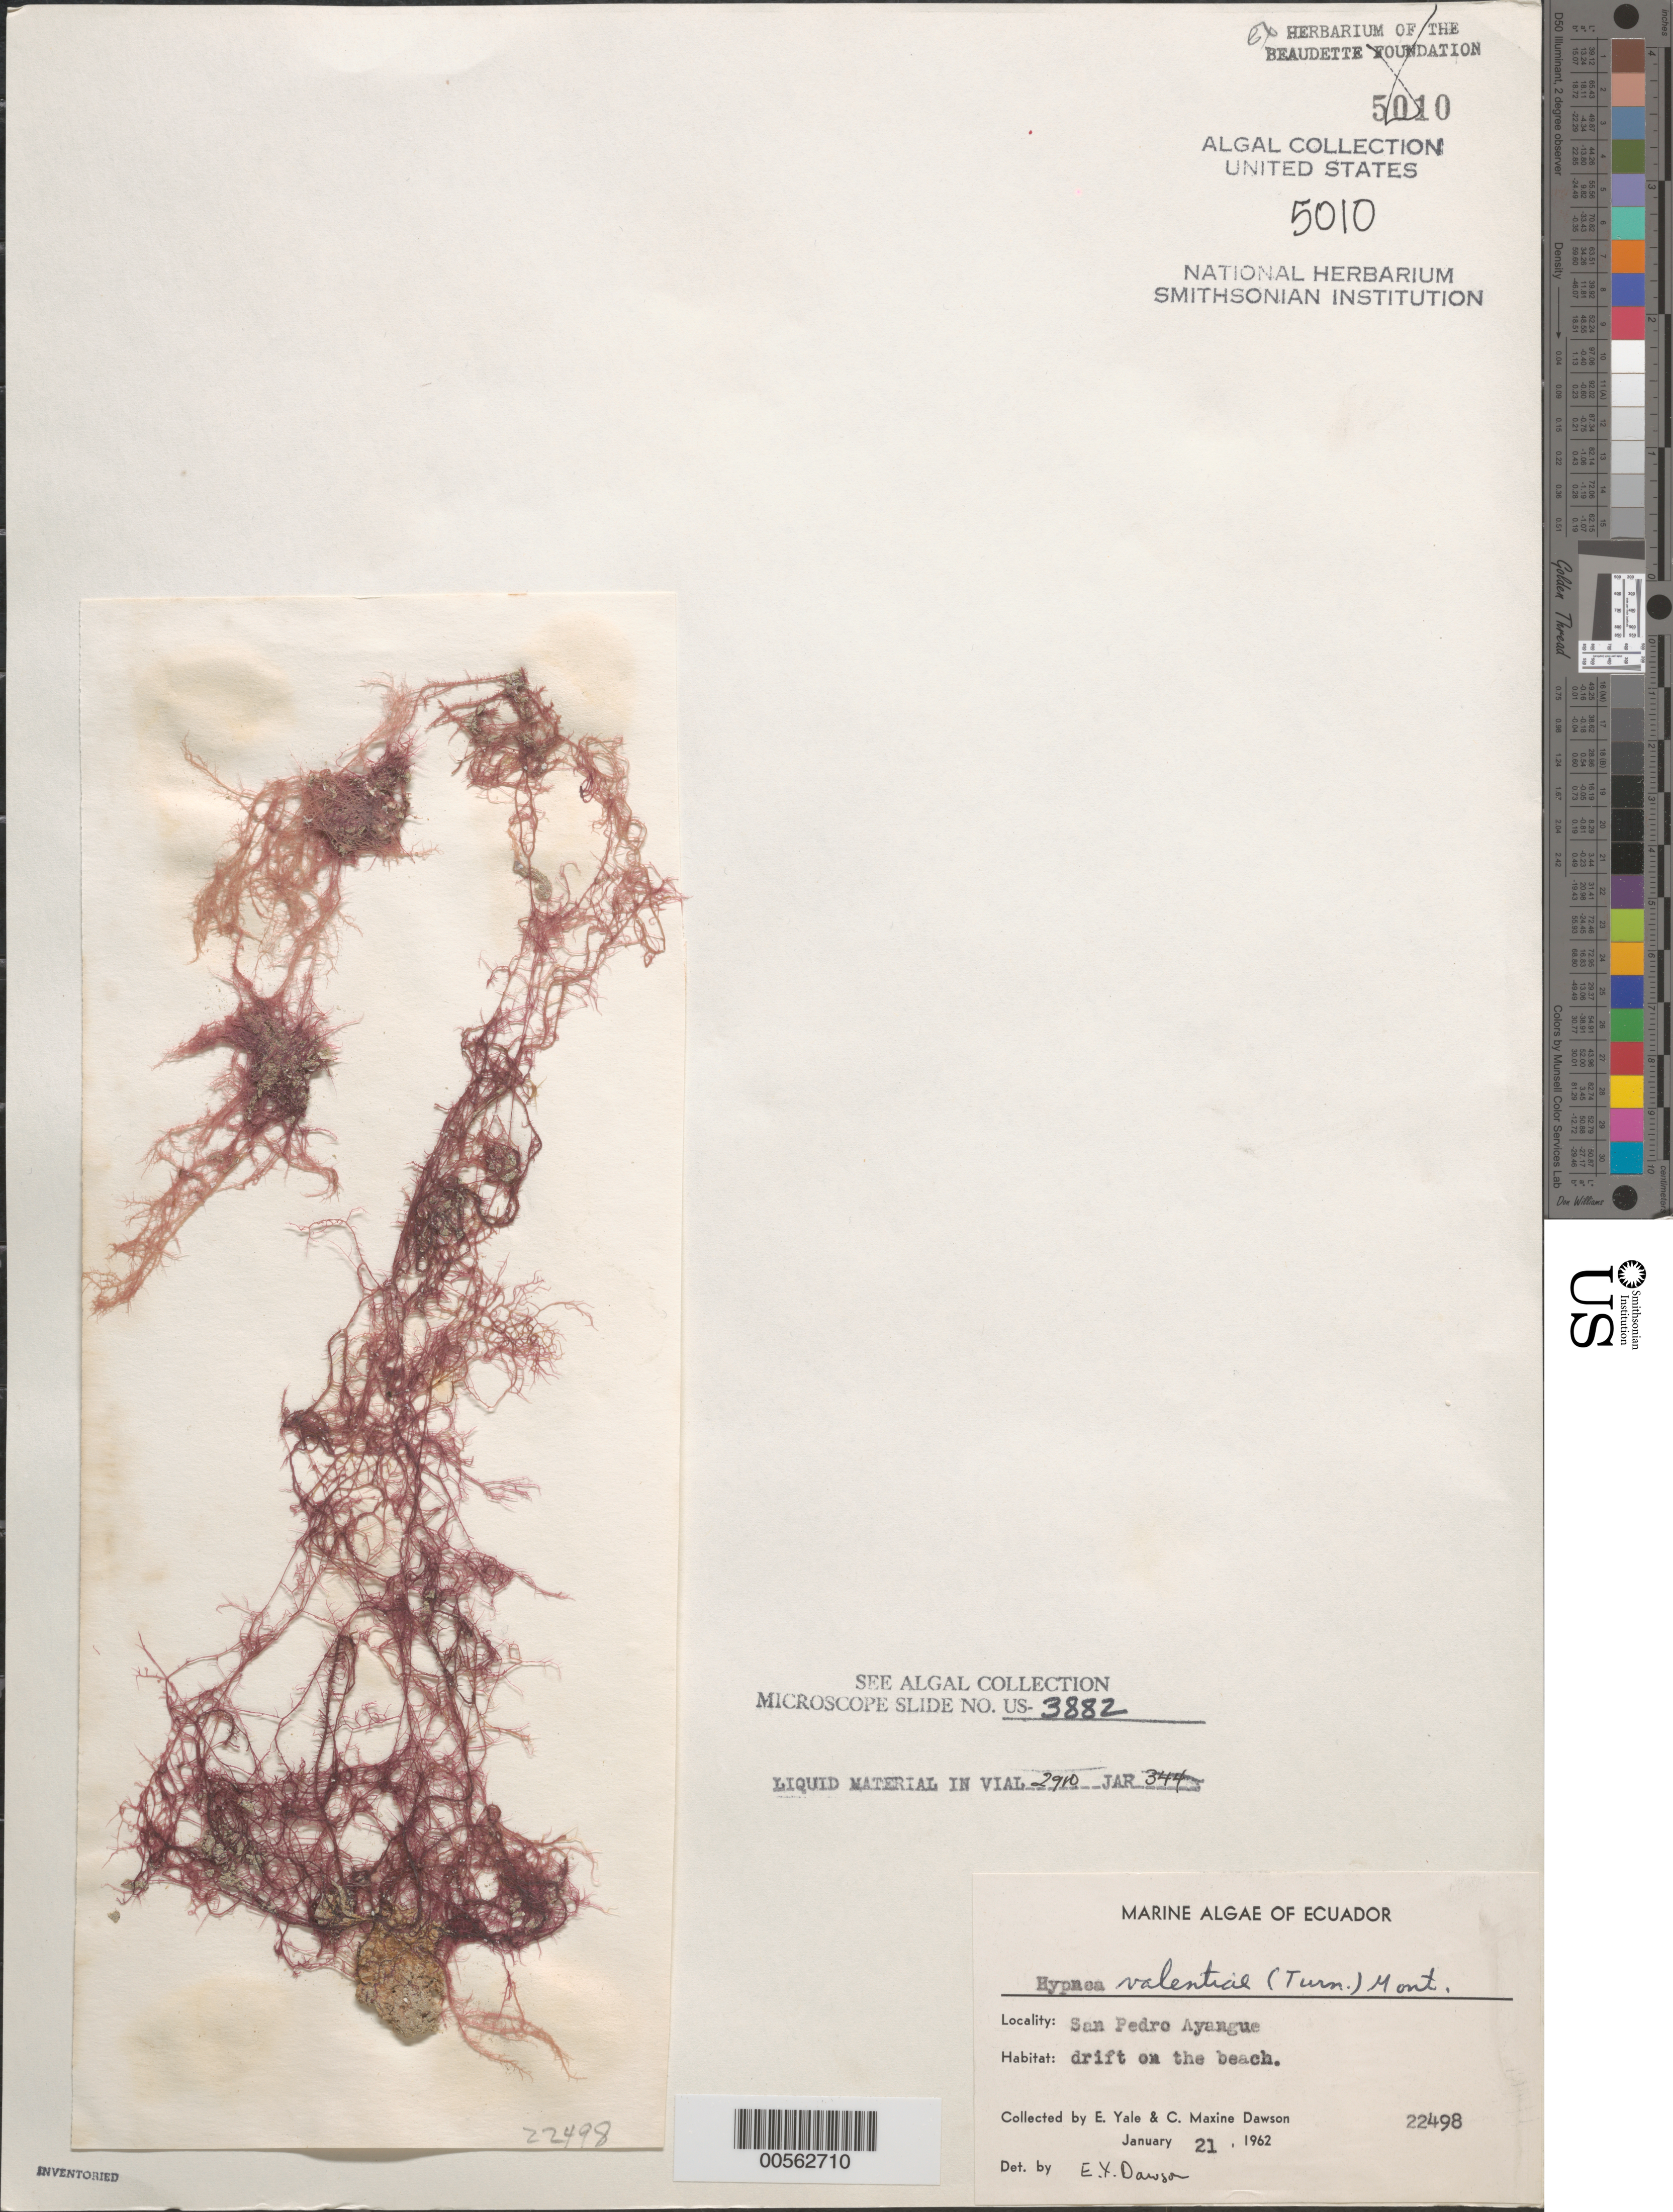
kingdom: Plantae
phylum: Rhodophyta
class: Florideophyceae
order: Gigartinales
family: Cystocloniaceae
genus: Hypnea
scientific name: Hypnea valentiae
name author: (Turner) Mont.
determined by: Dawson, E. Y.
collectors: E. Y. Dawson & C. M. Dawson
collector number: EYD 22498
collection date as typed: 21 Jan 1962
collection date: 1962-01-21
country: Ecuador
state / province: Guayas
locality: San Pedro, Ayangue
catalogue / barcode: US 5010